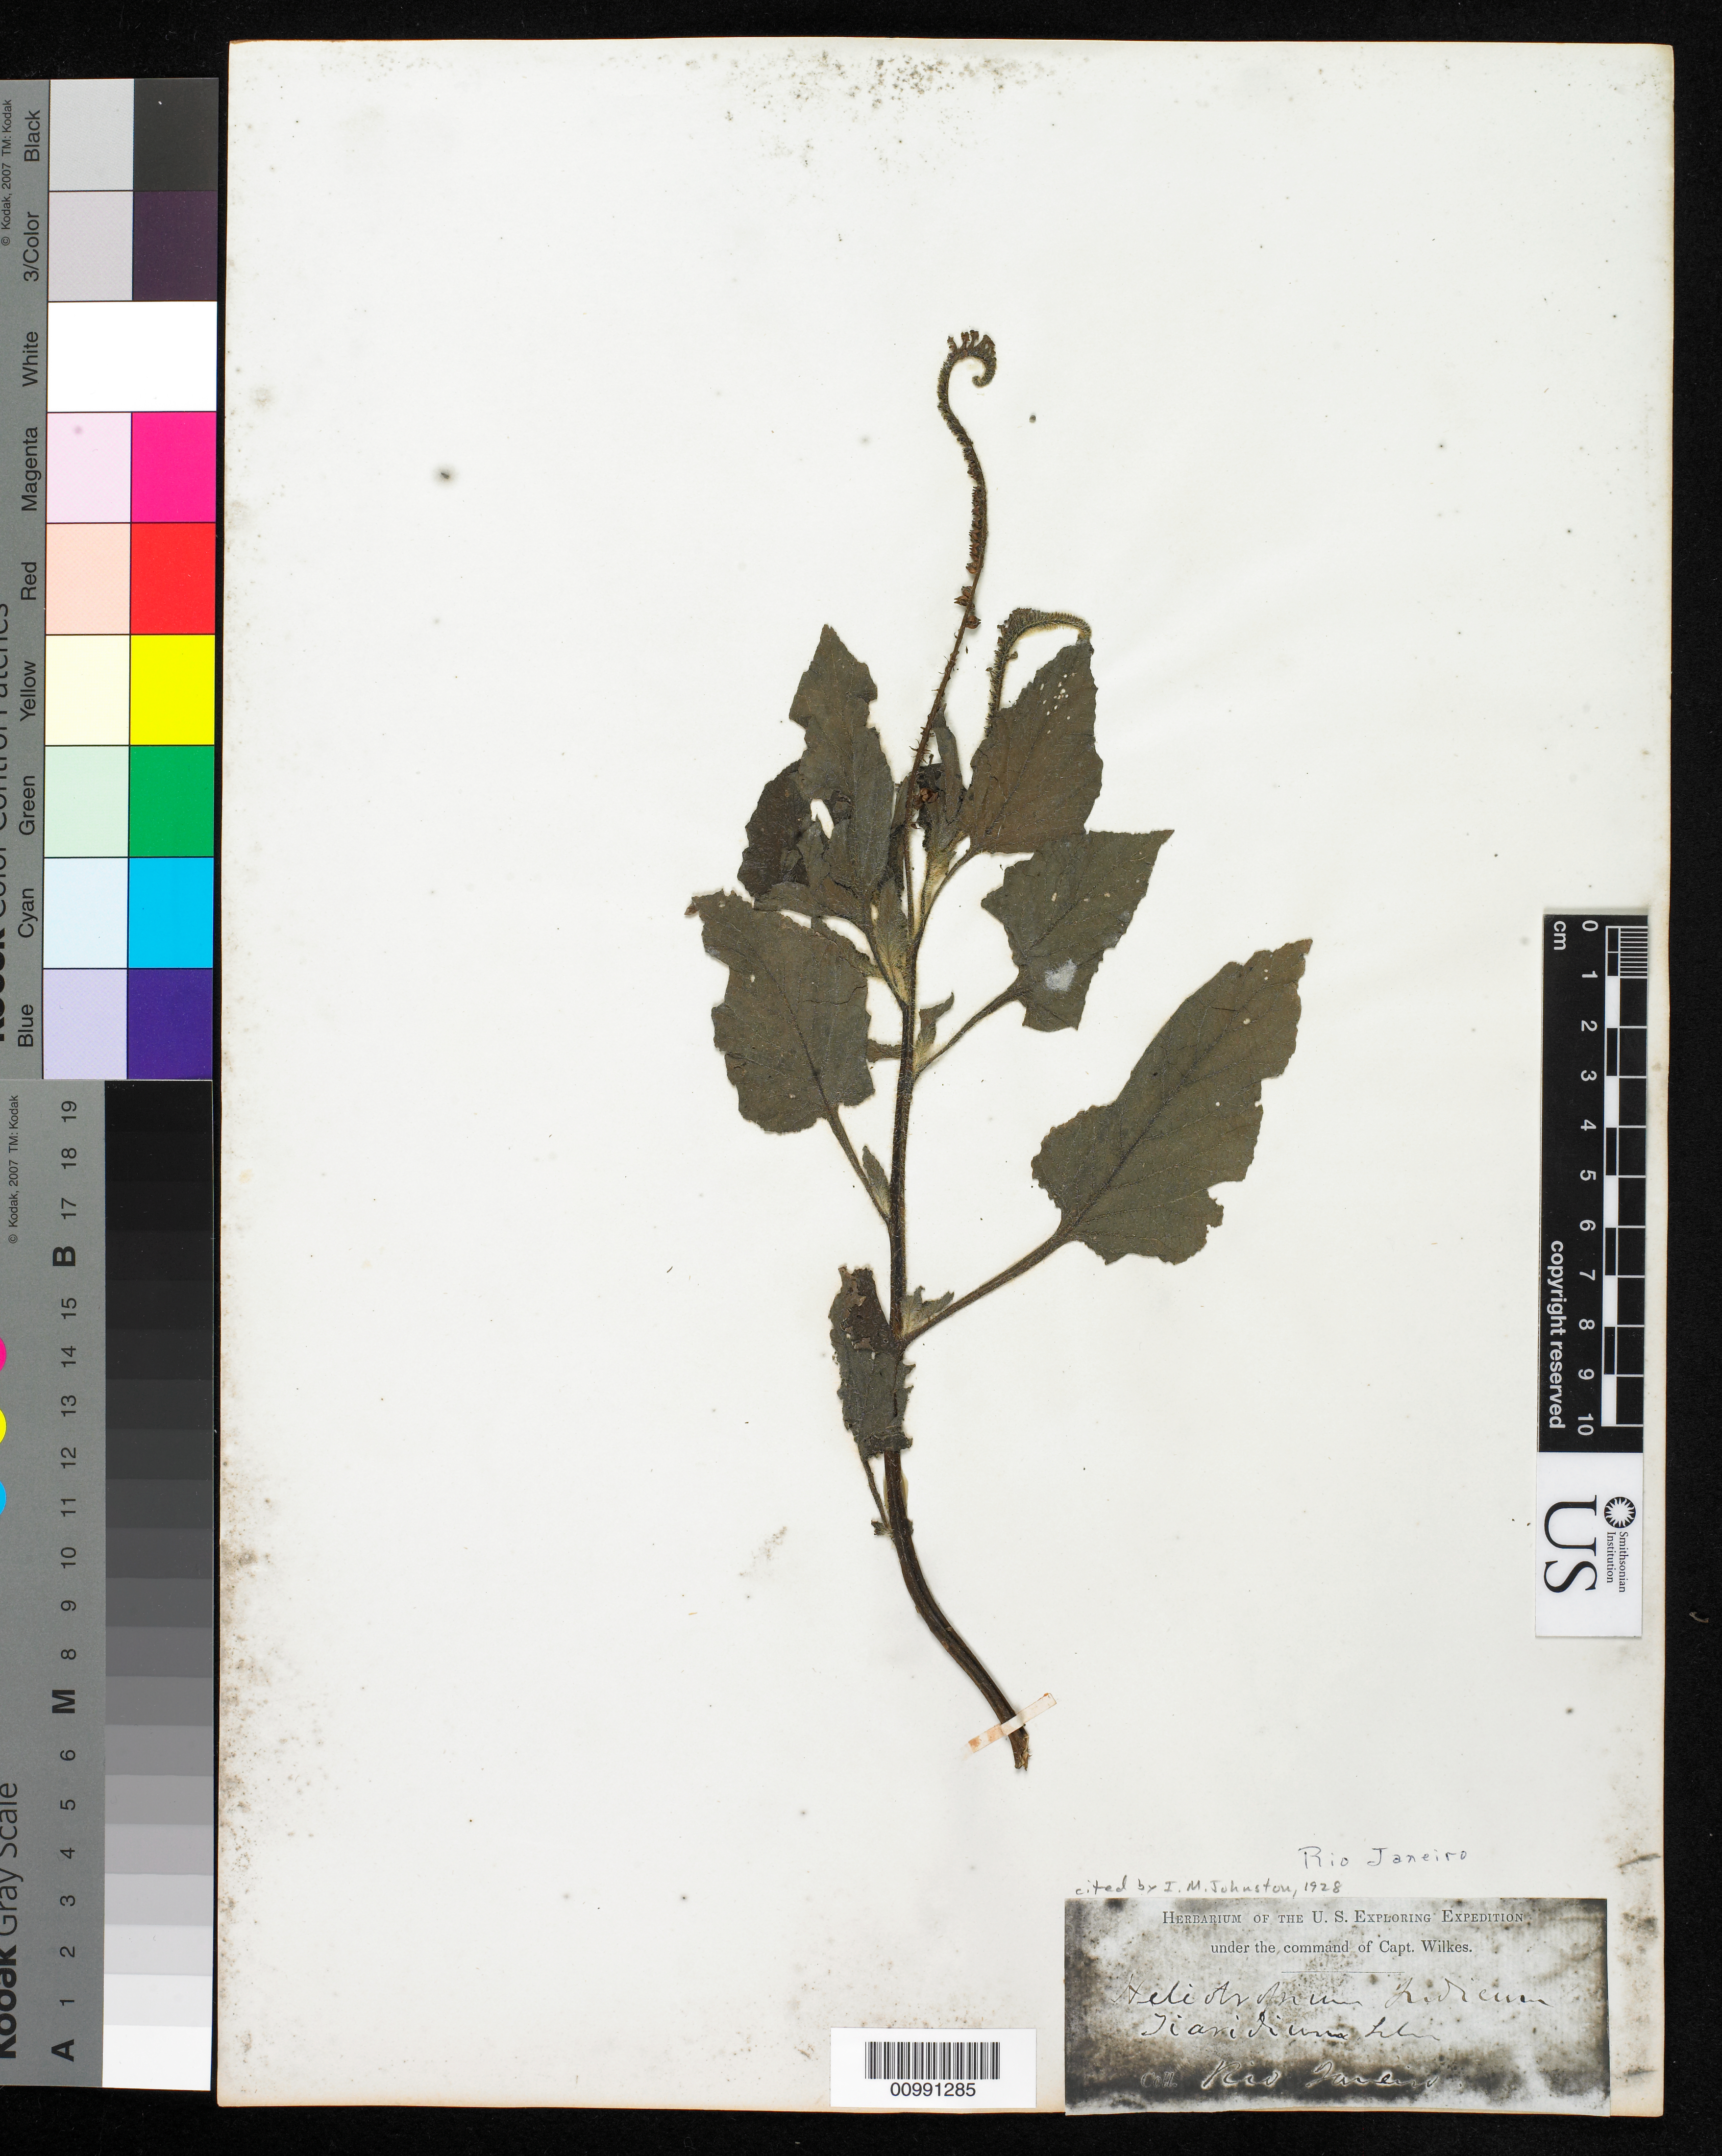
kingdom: Plantae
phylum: Tracheophyta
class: Magnoliopsida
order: Boraginales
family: Heliotropiaceae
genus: Heliotropium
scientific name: Heliotropium indicum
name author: L.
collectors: Wilkes Explor. Exped.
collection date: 1838/1842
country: Brazil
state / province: Rio de Janeiro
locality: Rio Janeiro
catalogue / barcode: US 98606